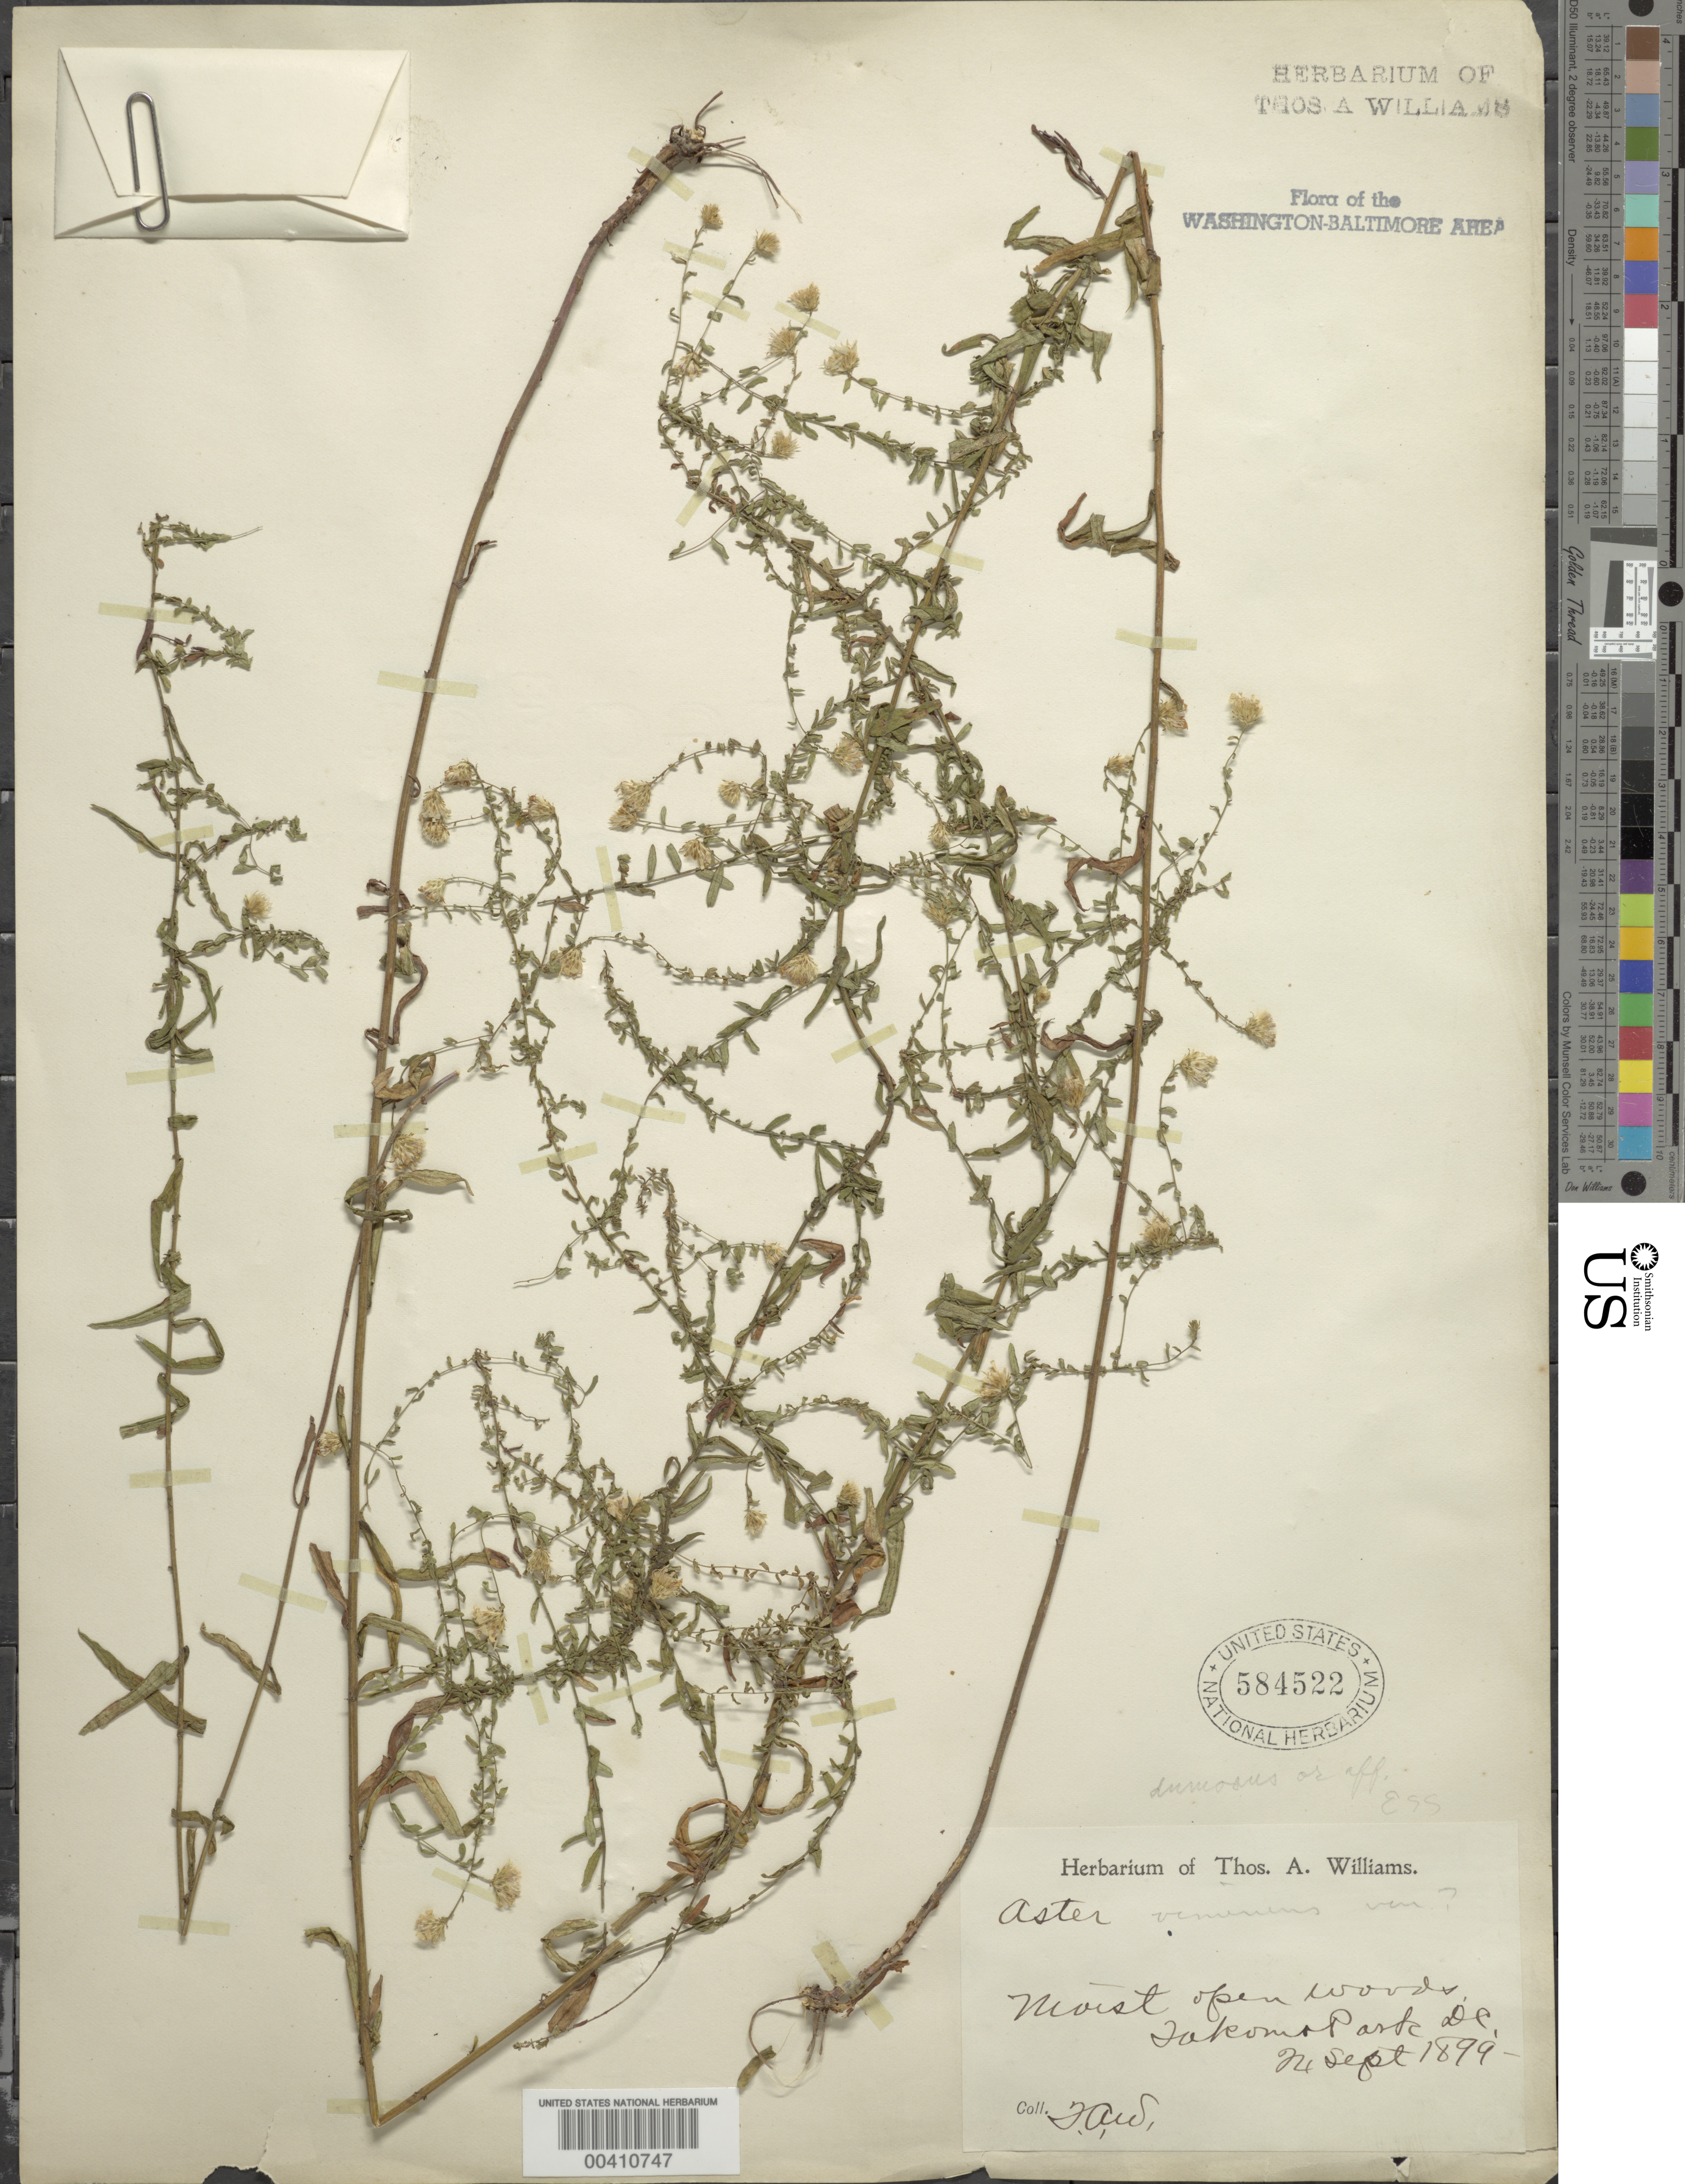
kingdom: Plantae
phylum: Tracheophyta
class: Magnoliopsida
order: Asterales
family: Asteraceae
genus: Symphyotrichum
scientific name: Symphyotrichum dumosum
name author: (L.) G.L. Nesom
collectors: T. A. Williams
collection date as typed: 24 Sep 1899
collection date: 1899-09-24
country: United States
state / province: District of Columbia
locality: Takoma Park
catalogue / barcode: US 584522